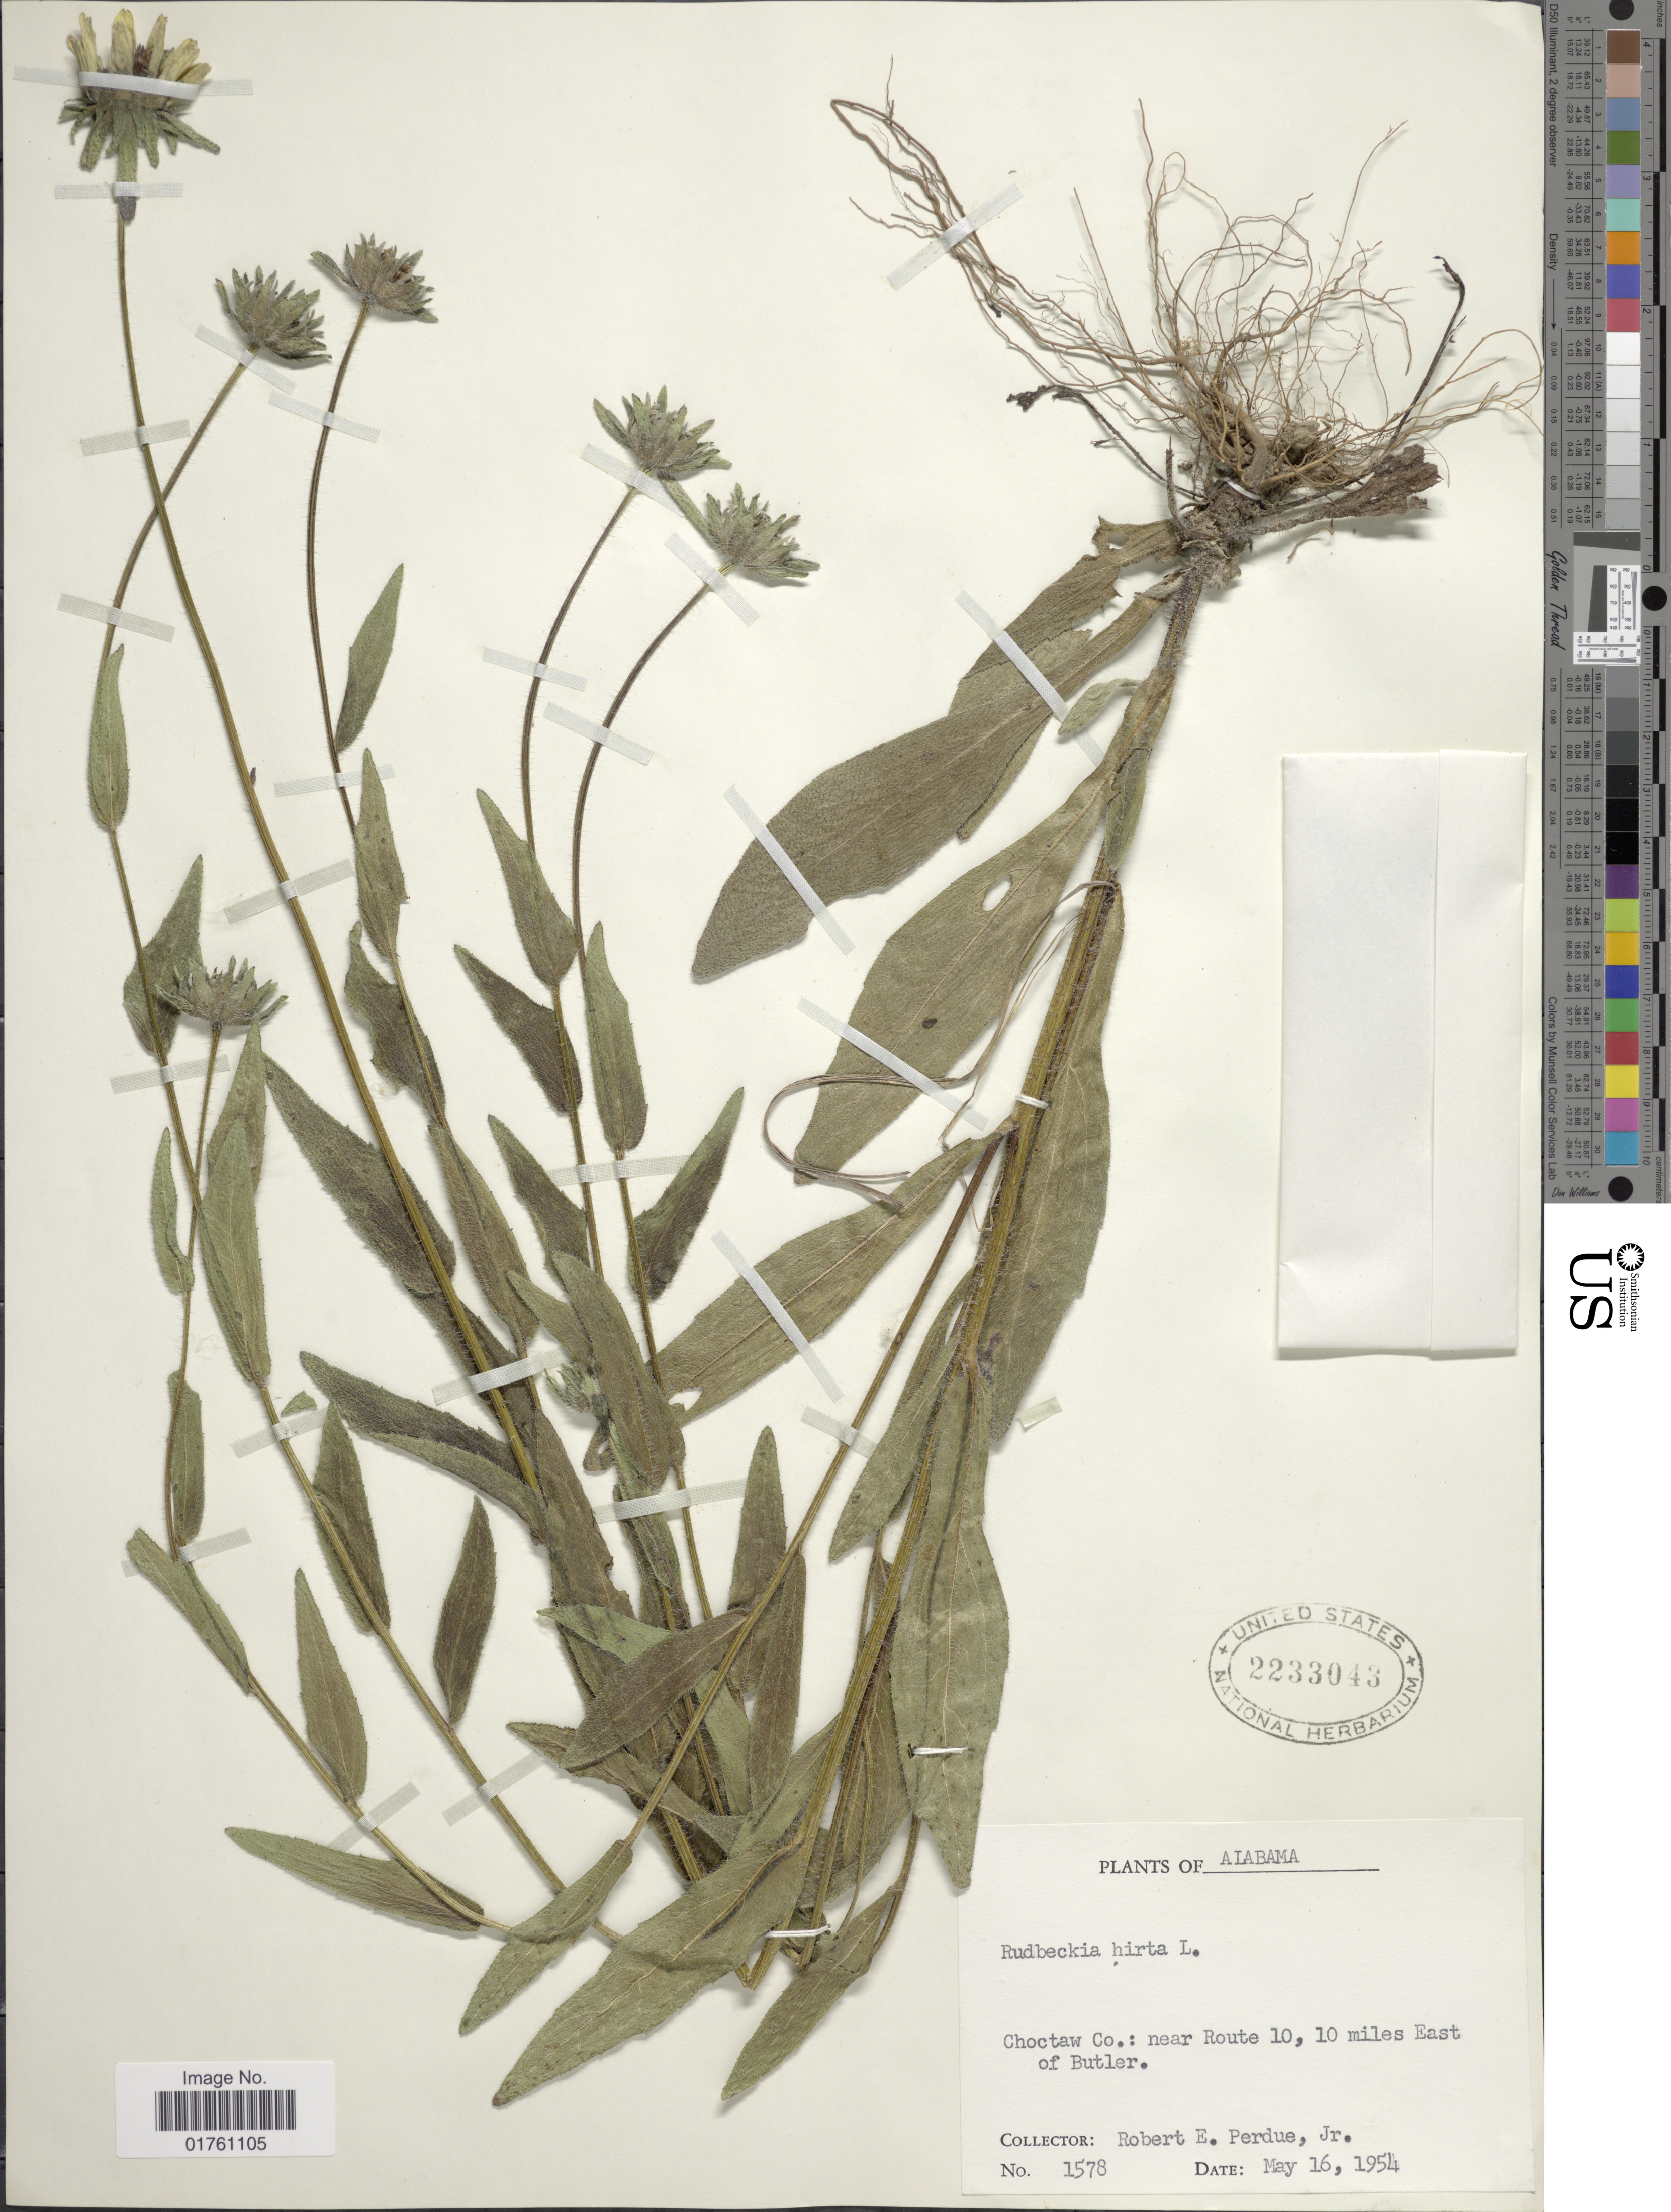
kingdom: Plantae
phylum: Tracheophyta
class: Magnoliopsida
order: Asterales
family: Asteraceae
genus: Rudbeckia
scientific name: Rudbeckia hirta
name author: L.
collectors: R. E. Perdue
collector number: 1578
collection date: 1954-05-16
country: United States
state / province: Alabama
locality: Choctaw Co: near Route 10, 10 miles East of Butler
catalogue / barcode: US 2233043